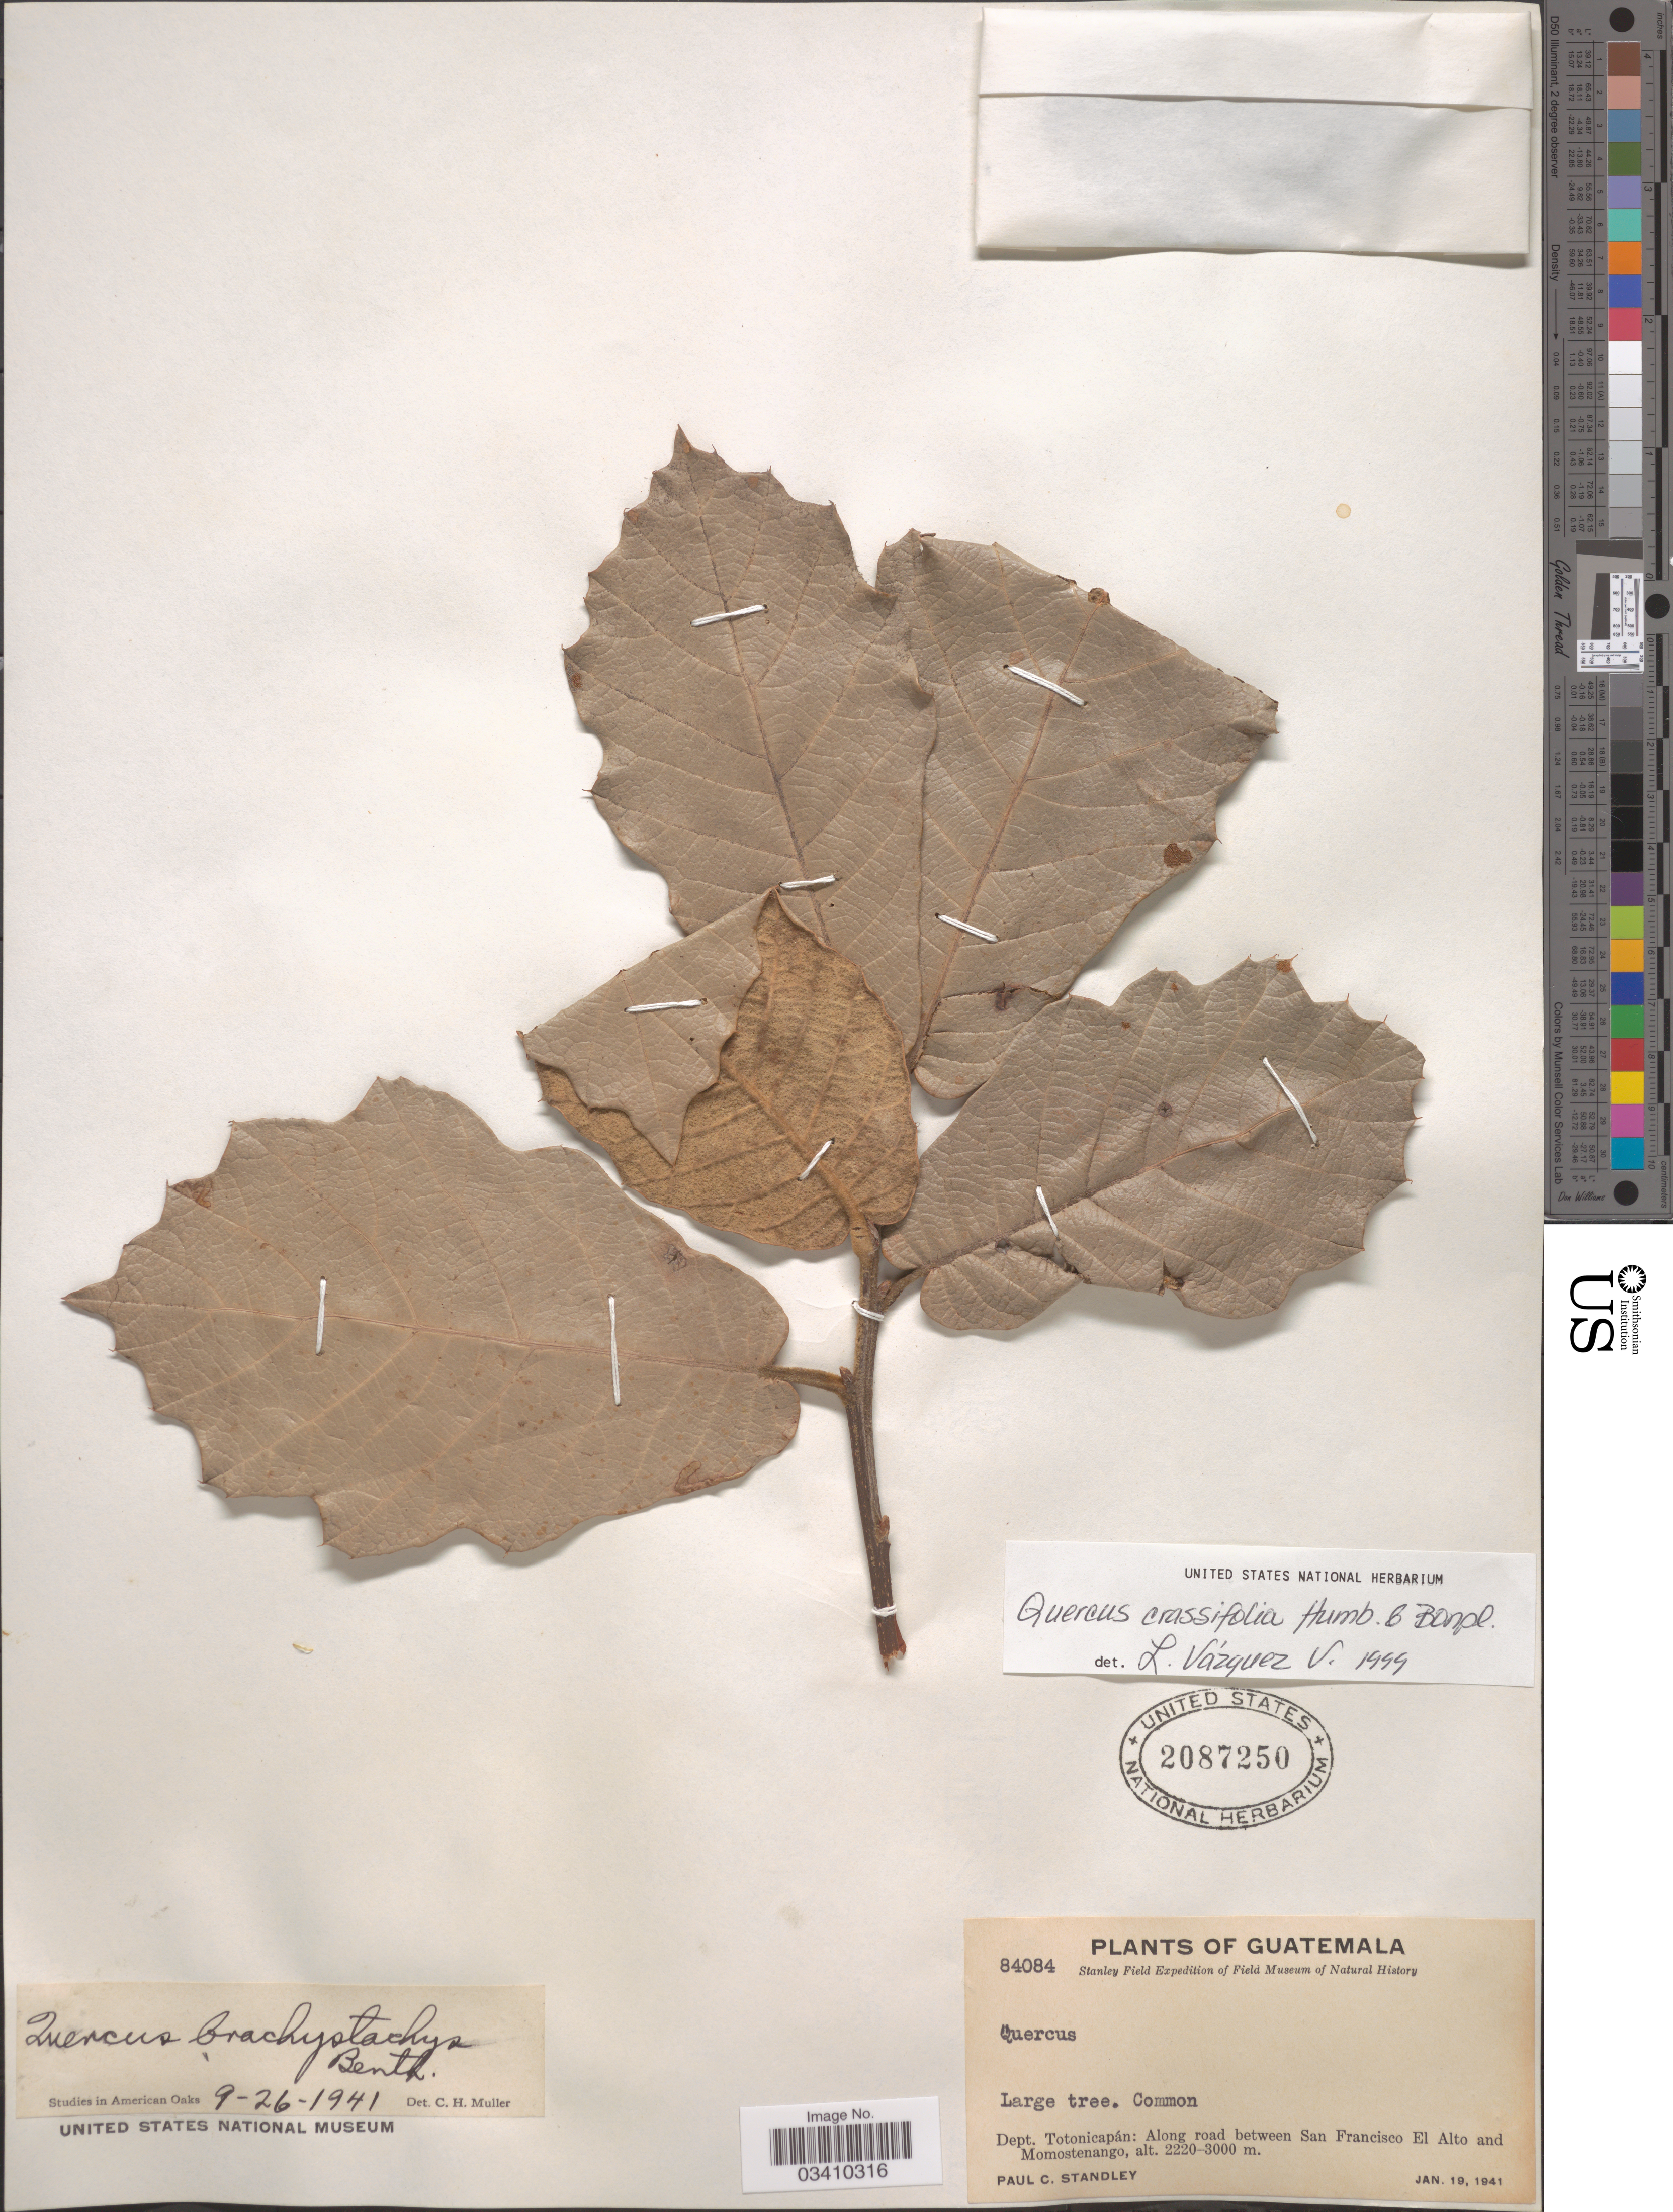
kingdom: Plantae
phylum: Tracheophyta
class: Magnoliopsida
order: Fagales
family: Fagaceae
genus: Quercus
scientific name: Quercus crassifolia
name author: Humb. & Bonpl.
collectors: P. C. Standley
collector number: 84084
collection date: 1941-01-19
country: Guatemala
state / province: Totonicapan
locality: Dept. Totonicapán: Along road between San Francisco El Alto and Momostenango.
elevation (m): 2220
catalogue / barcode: US 2087250